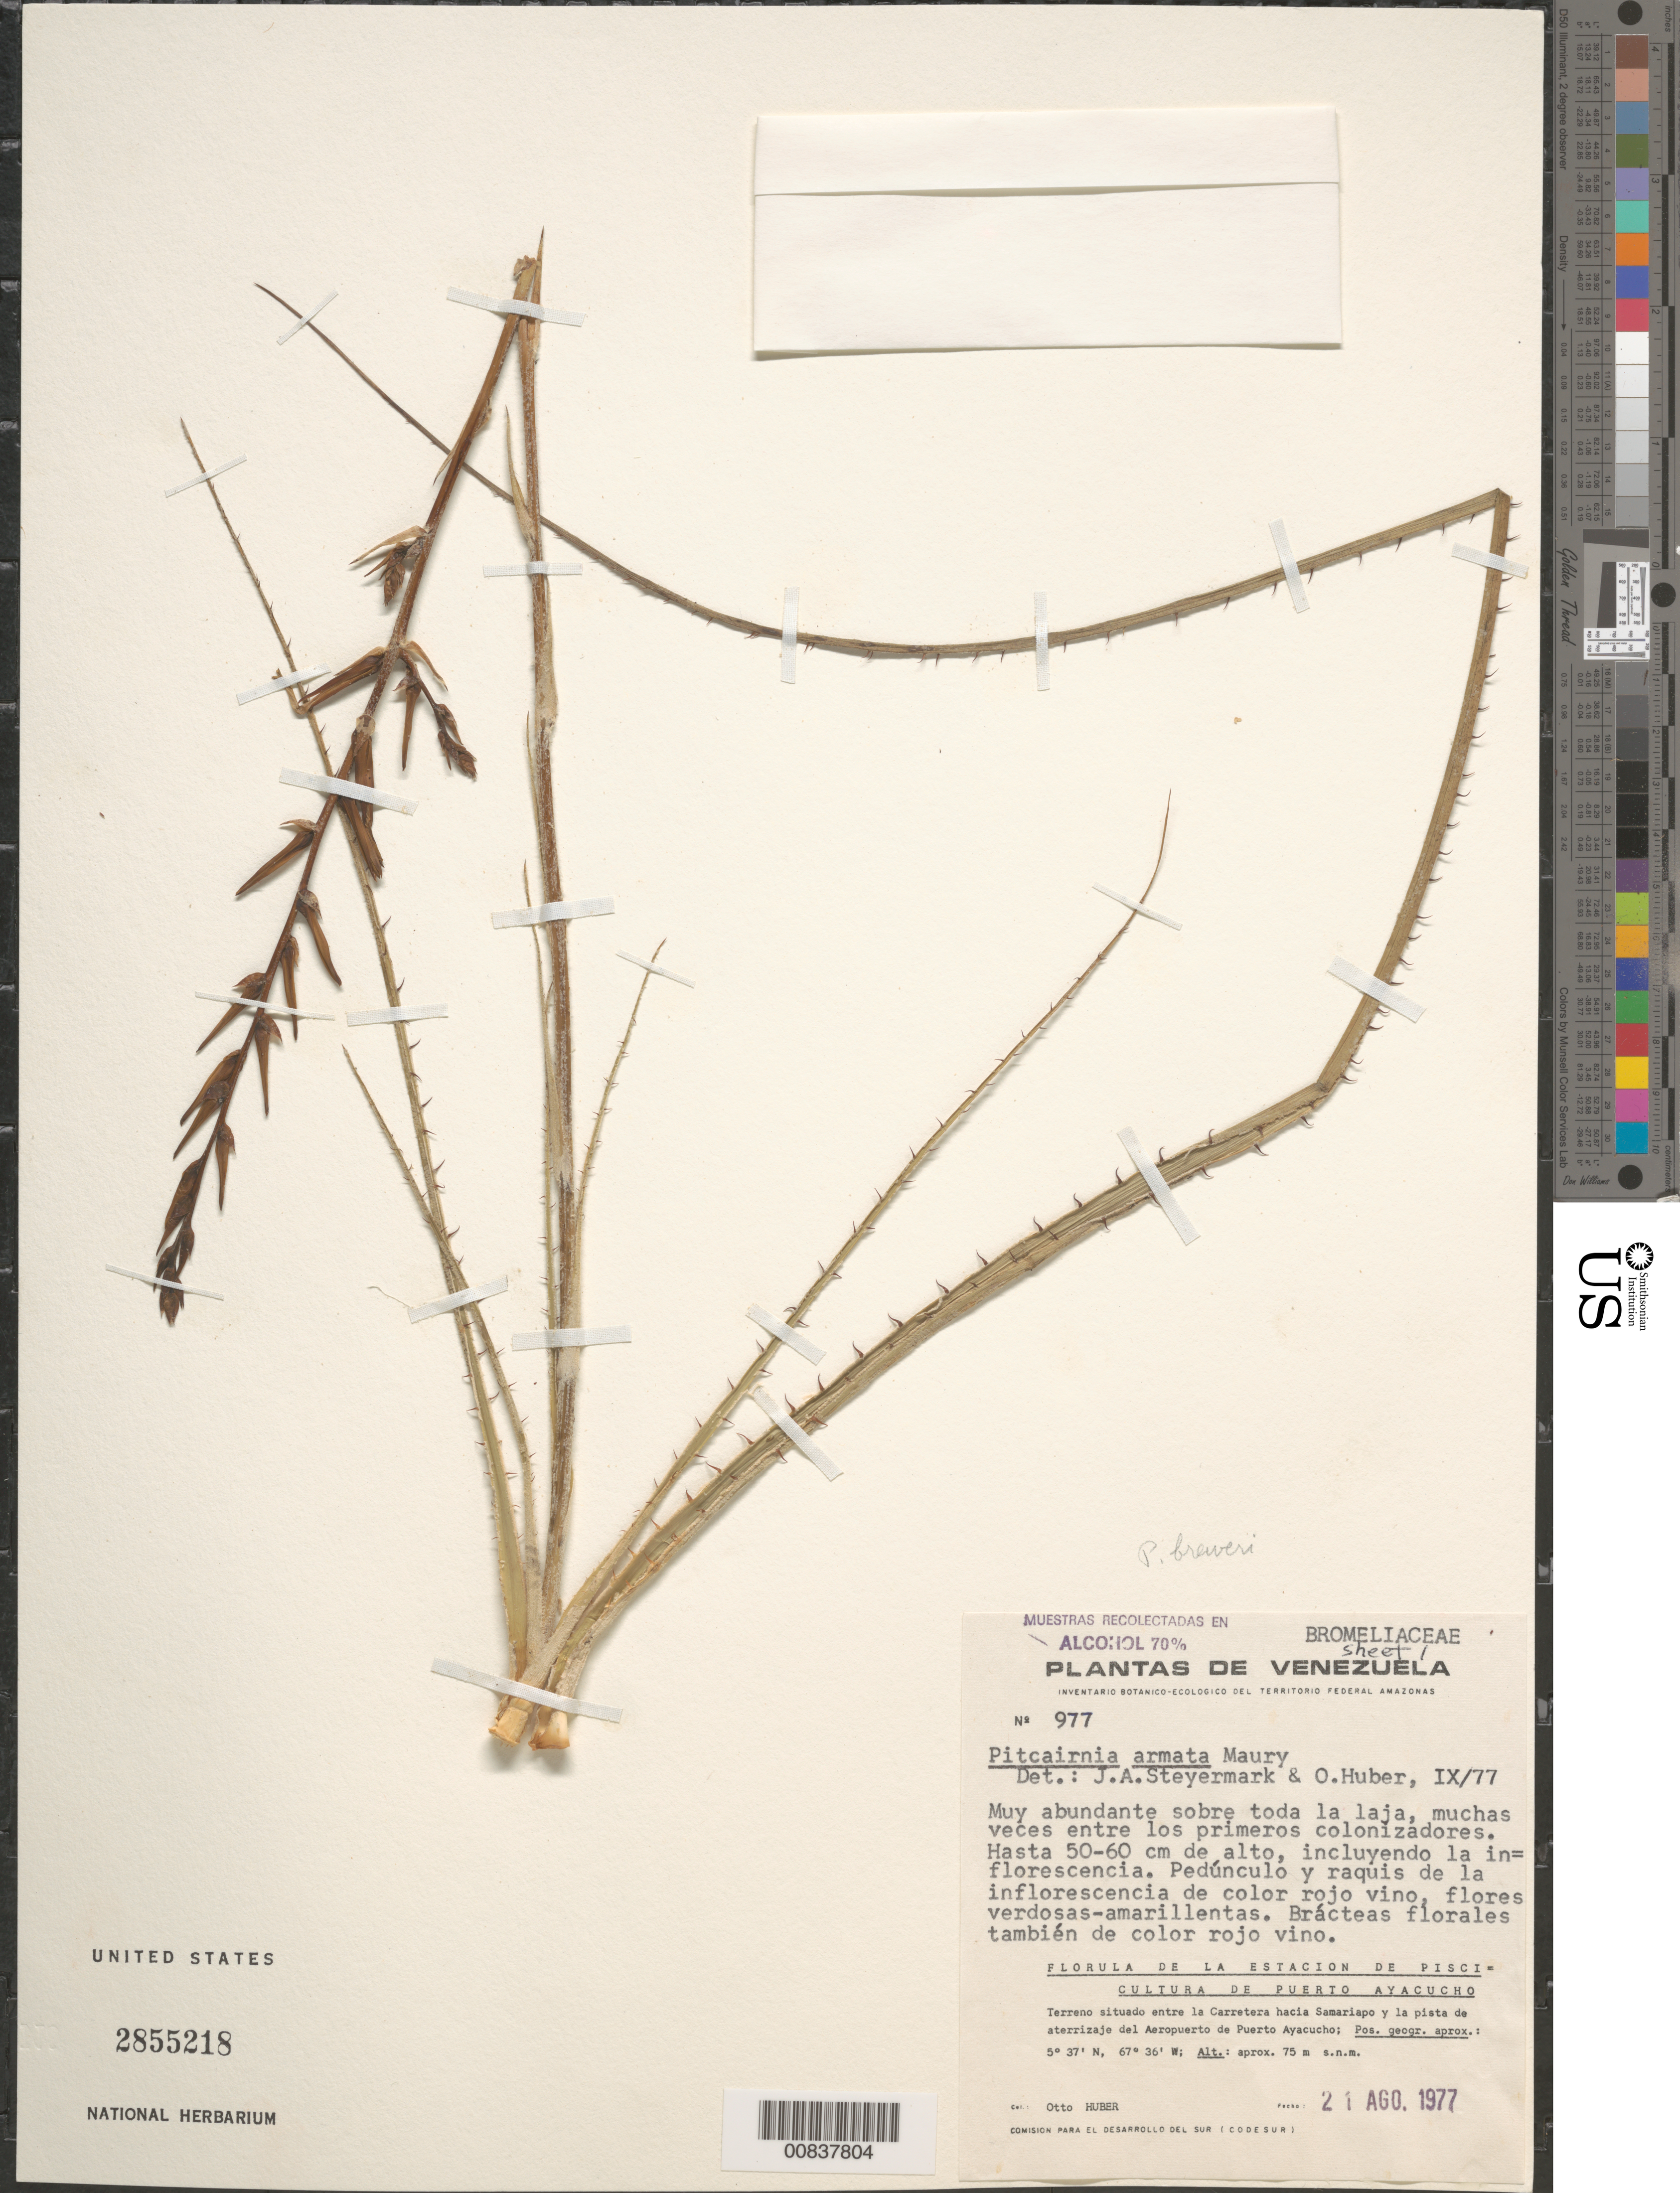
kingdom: Plantae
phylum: Tracheophyta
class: Liliopsida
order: Poales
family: Bromeliaceae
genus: Pitcairnia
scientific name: Pitcairnia armata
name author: Maury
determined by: Steyermark, J. A.; Huber, O.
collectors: O. Huber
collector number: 977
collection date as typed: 21-Aug-77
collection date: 1977-08-21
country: Venezuela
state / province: Amazonas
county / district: Atures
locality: Puerto Ayacucho, carretera hacia Samariapo y la pista de aterrizaje del Aeropuerto de Puerto Ayacucho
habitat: Sobre laja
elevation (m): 75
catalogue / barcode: US 2855218